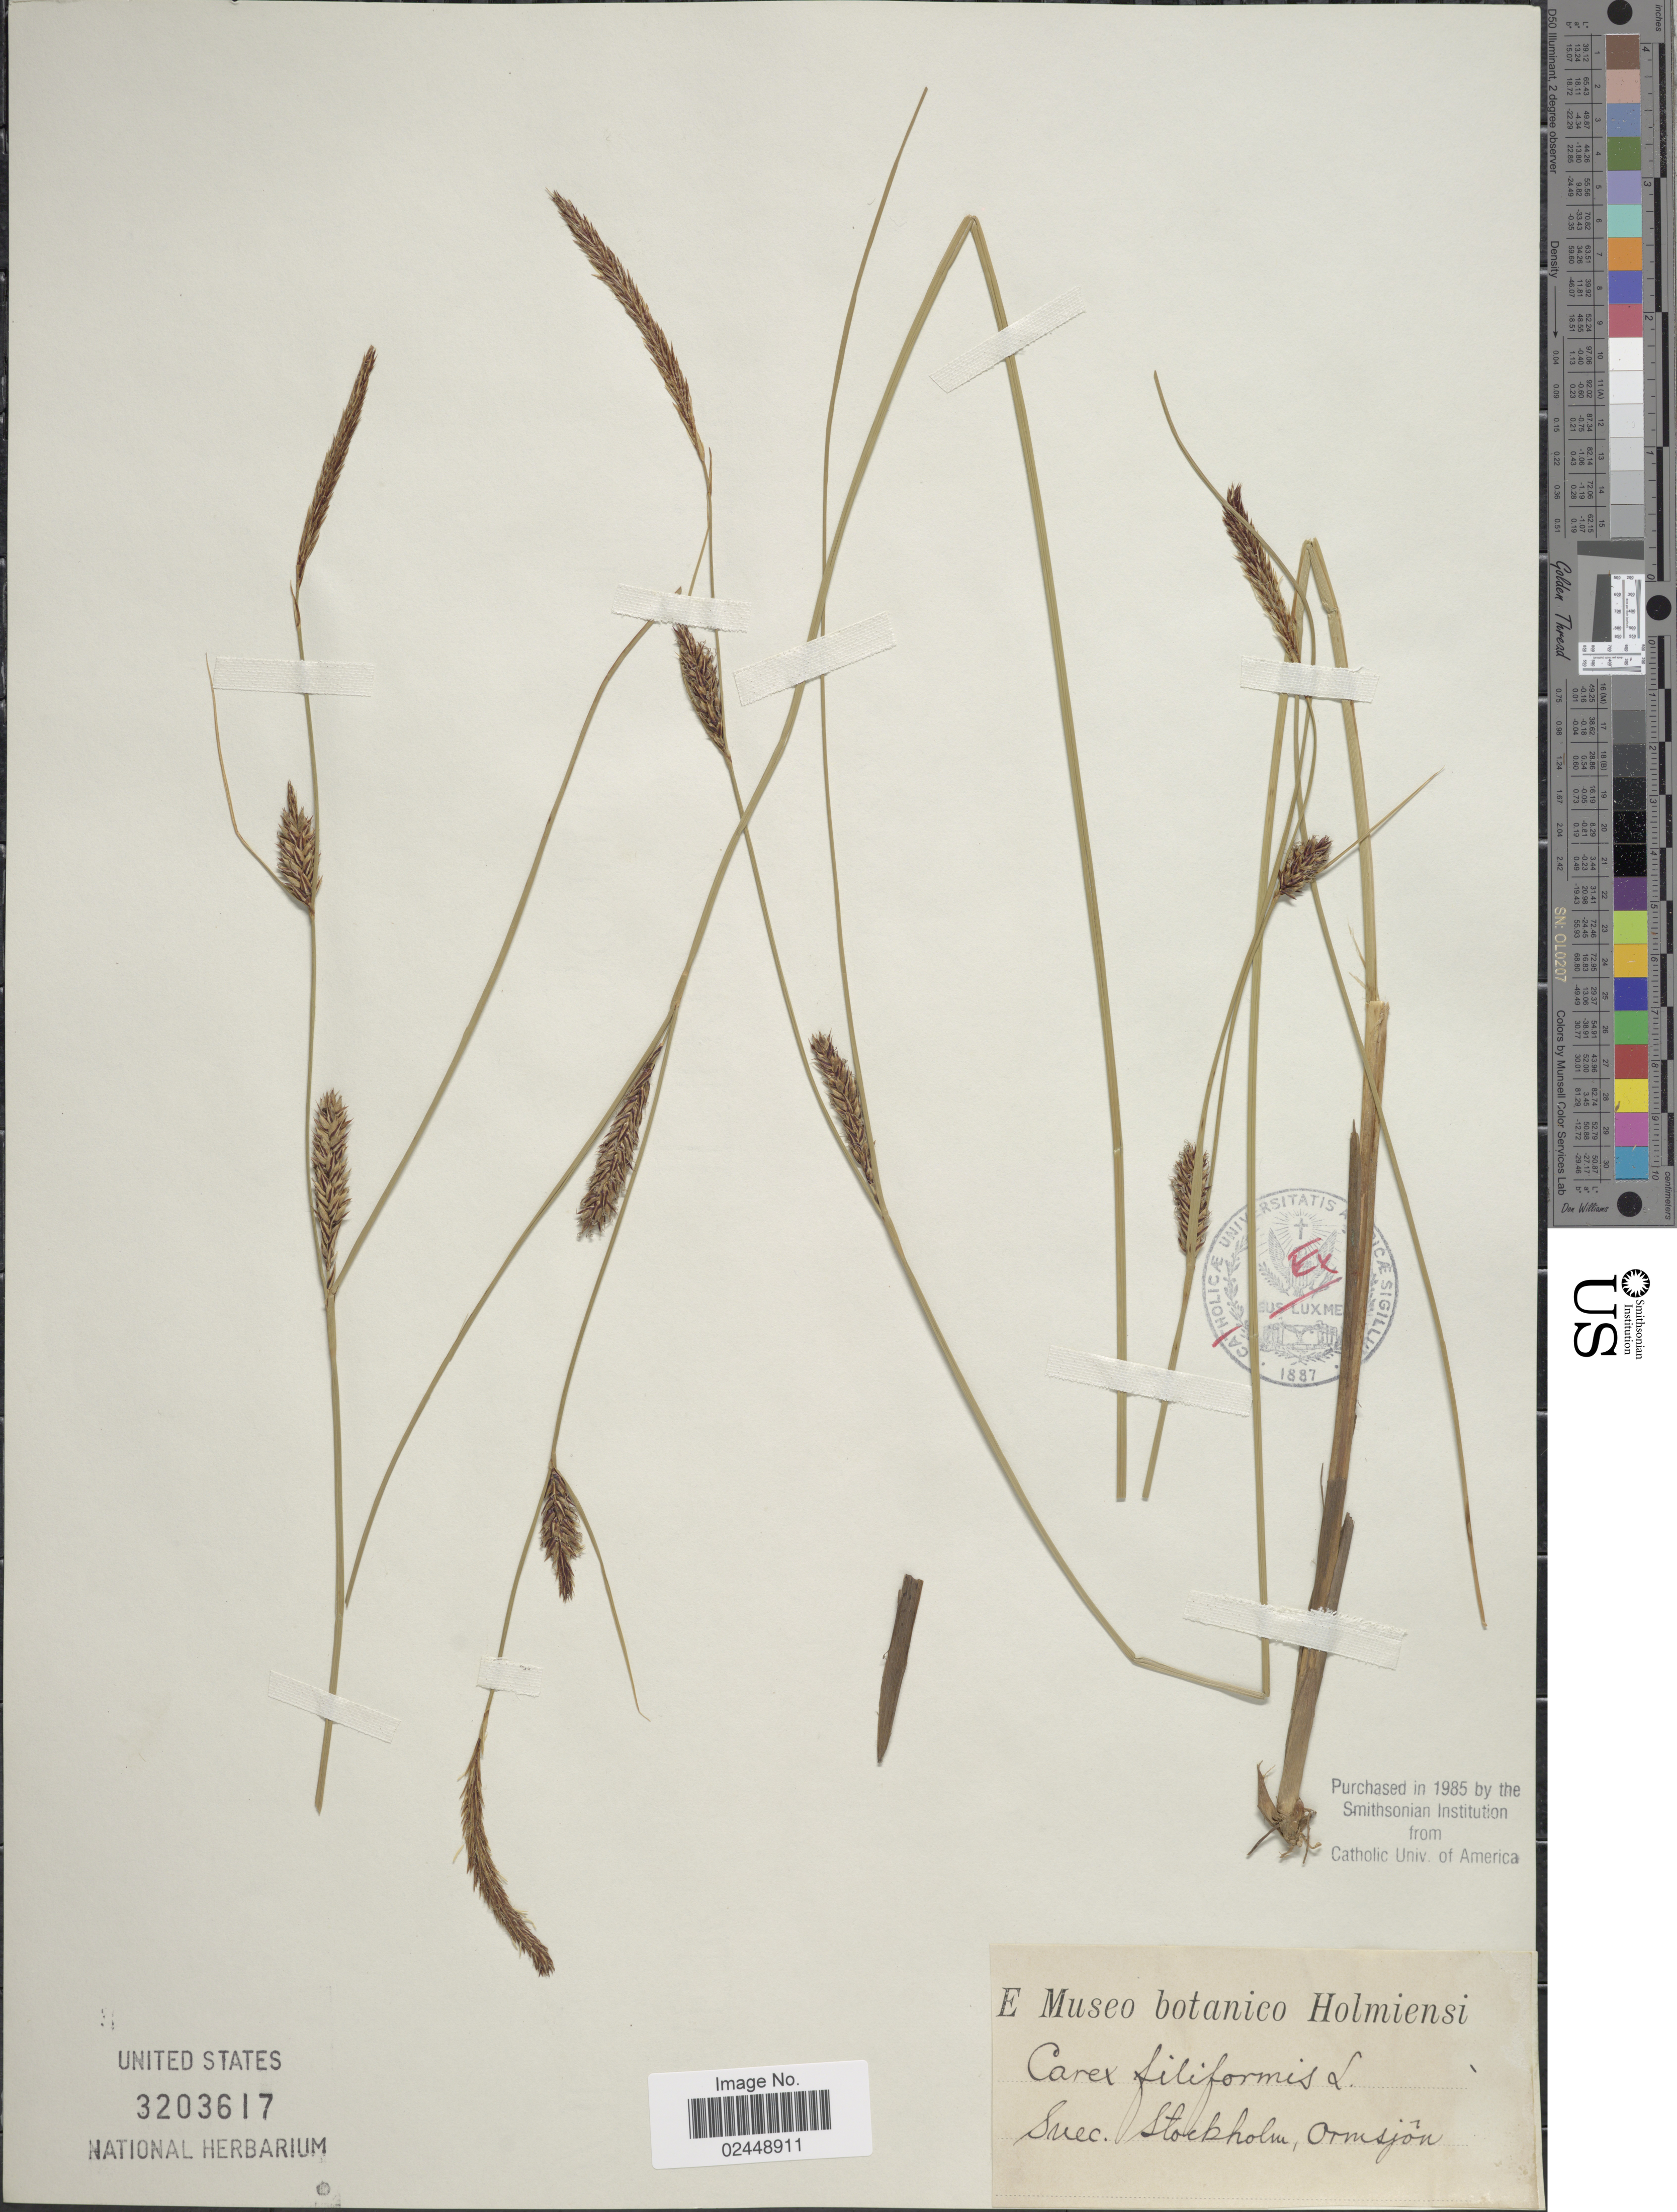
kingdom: Plantae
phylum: Tracheophyta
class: Liliopsida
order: Poales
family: Cyperaceae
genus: Carex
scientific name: Carex lasiocarpa var. lasiocarpa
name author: Ehrh.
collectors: ex Museo botan. Holmiensi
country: Sweden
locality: Stockholm, Ormsjon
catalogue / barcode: US 3203617